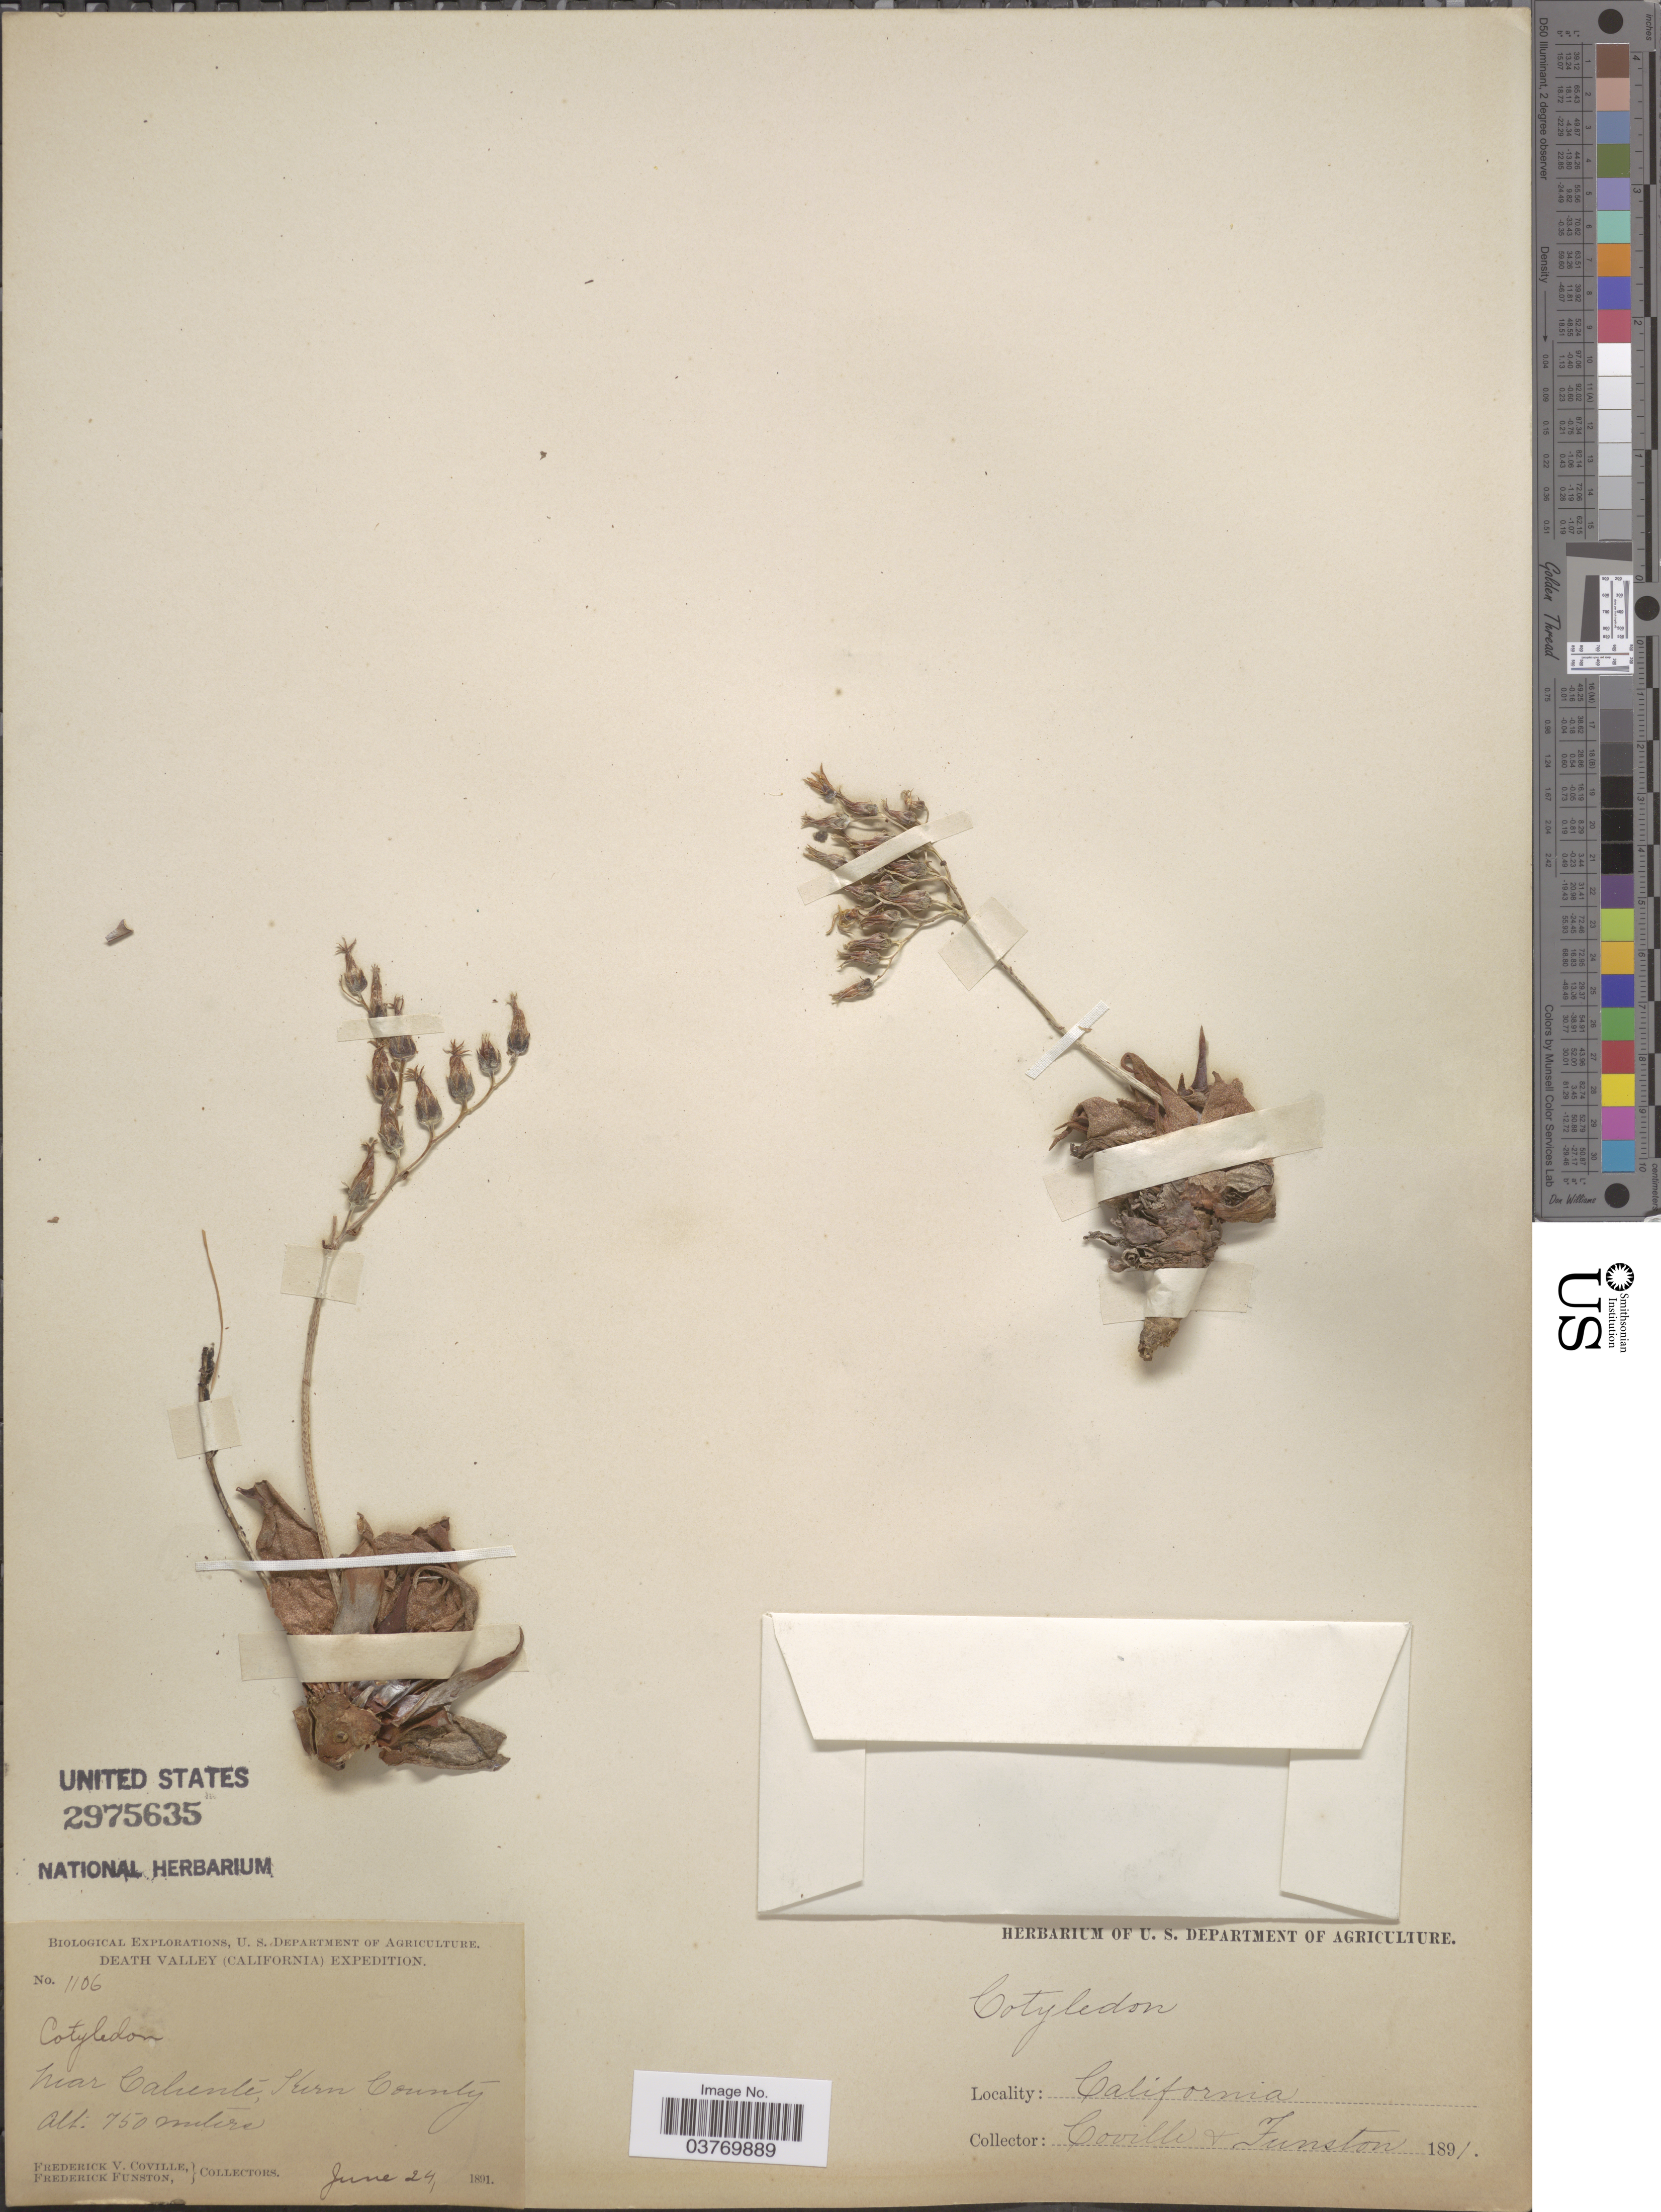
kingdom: Plantae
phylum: Tracheophyta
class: Magnoliopsida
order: Saxifragales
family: Crassulaceae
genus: Dudleya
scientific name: Dudleya sp.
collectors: F. V. Coville & F. Funston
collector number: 1106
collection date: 1891-06-24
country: United States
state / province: California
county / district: Kern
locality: Death Valley. Near Calienté, Kern County.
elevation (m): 750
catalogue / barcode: US 2975635